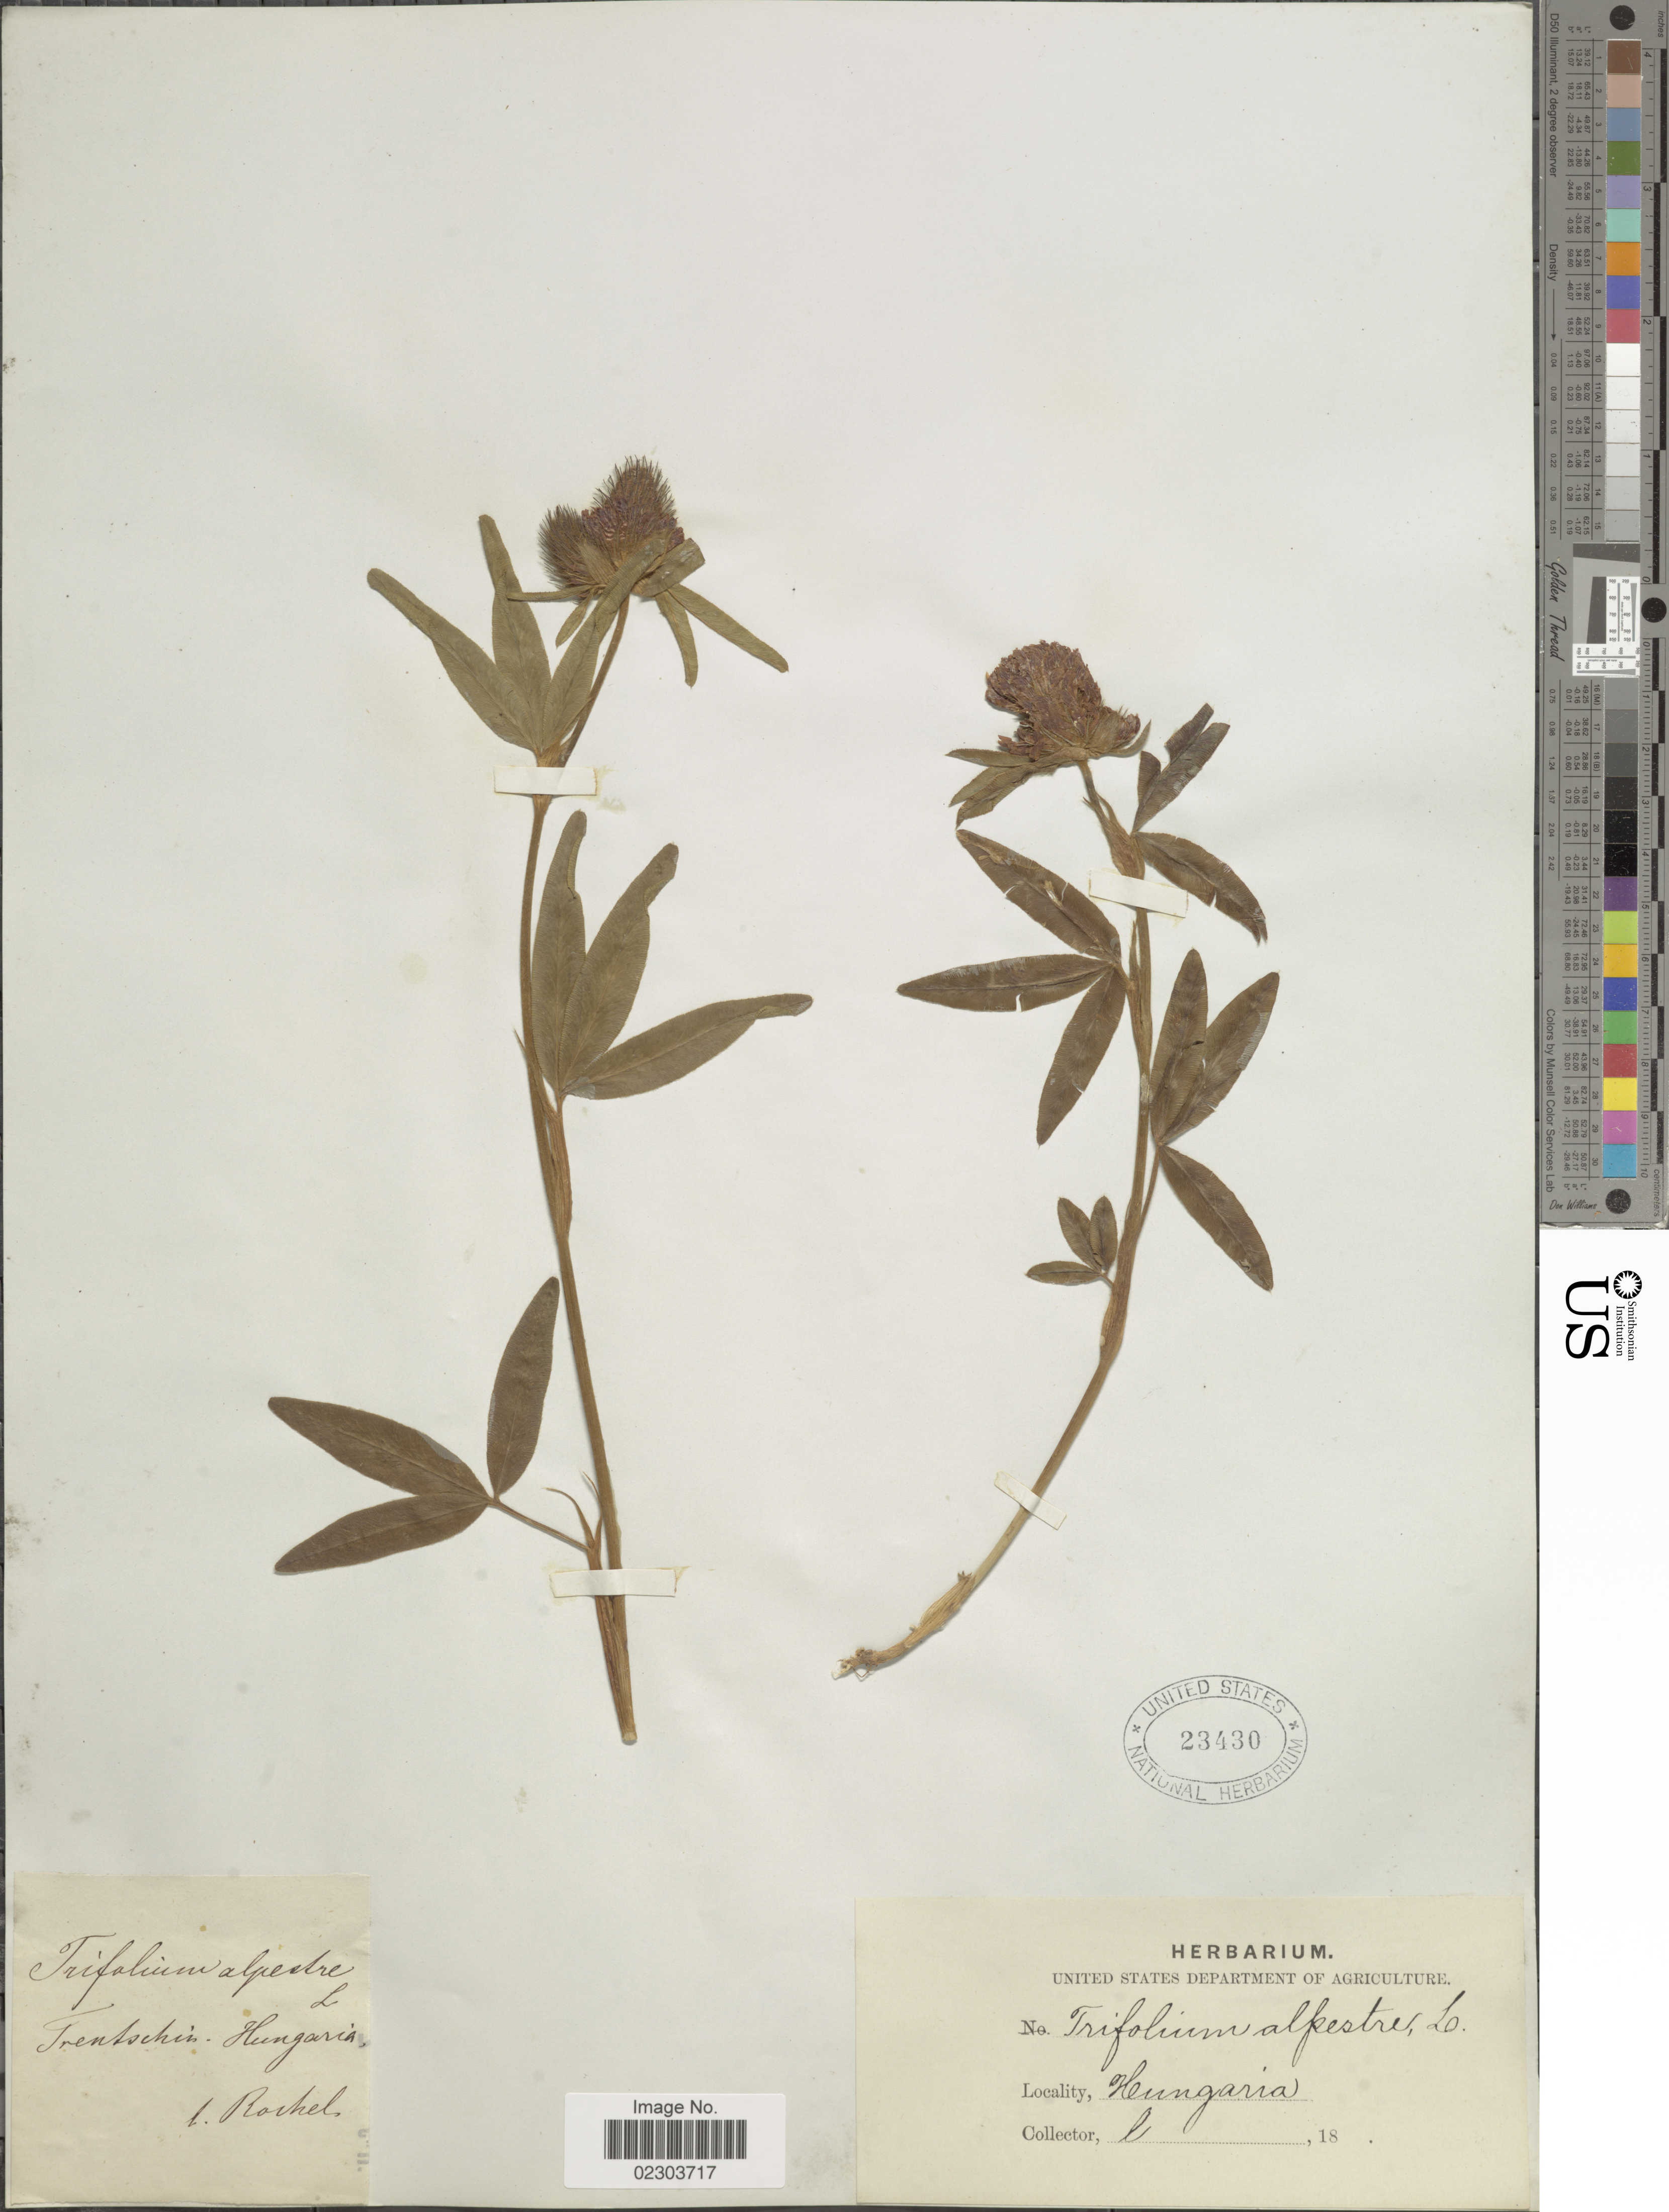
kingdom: Plantae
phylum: Tracheophyta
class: Magnoliopsida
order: Fabales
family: Fabaceae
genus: Trifolium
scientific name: Trifolium alpestre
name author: L.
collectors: A. Rochel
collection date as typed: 18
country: Hungary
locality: Trentschin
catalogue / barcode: US 23430